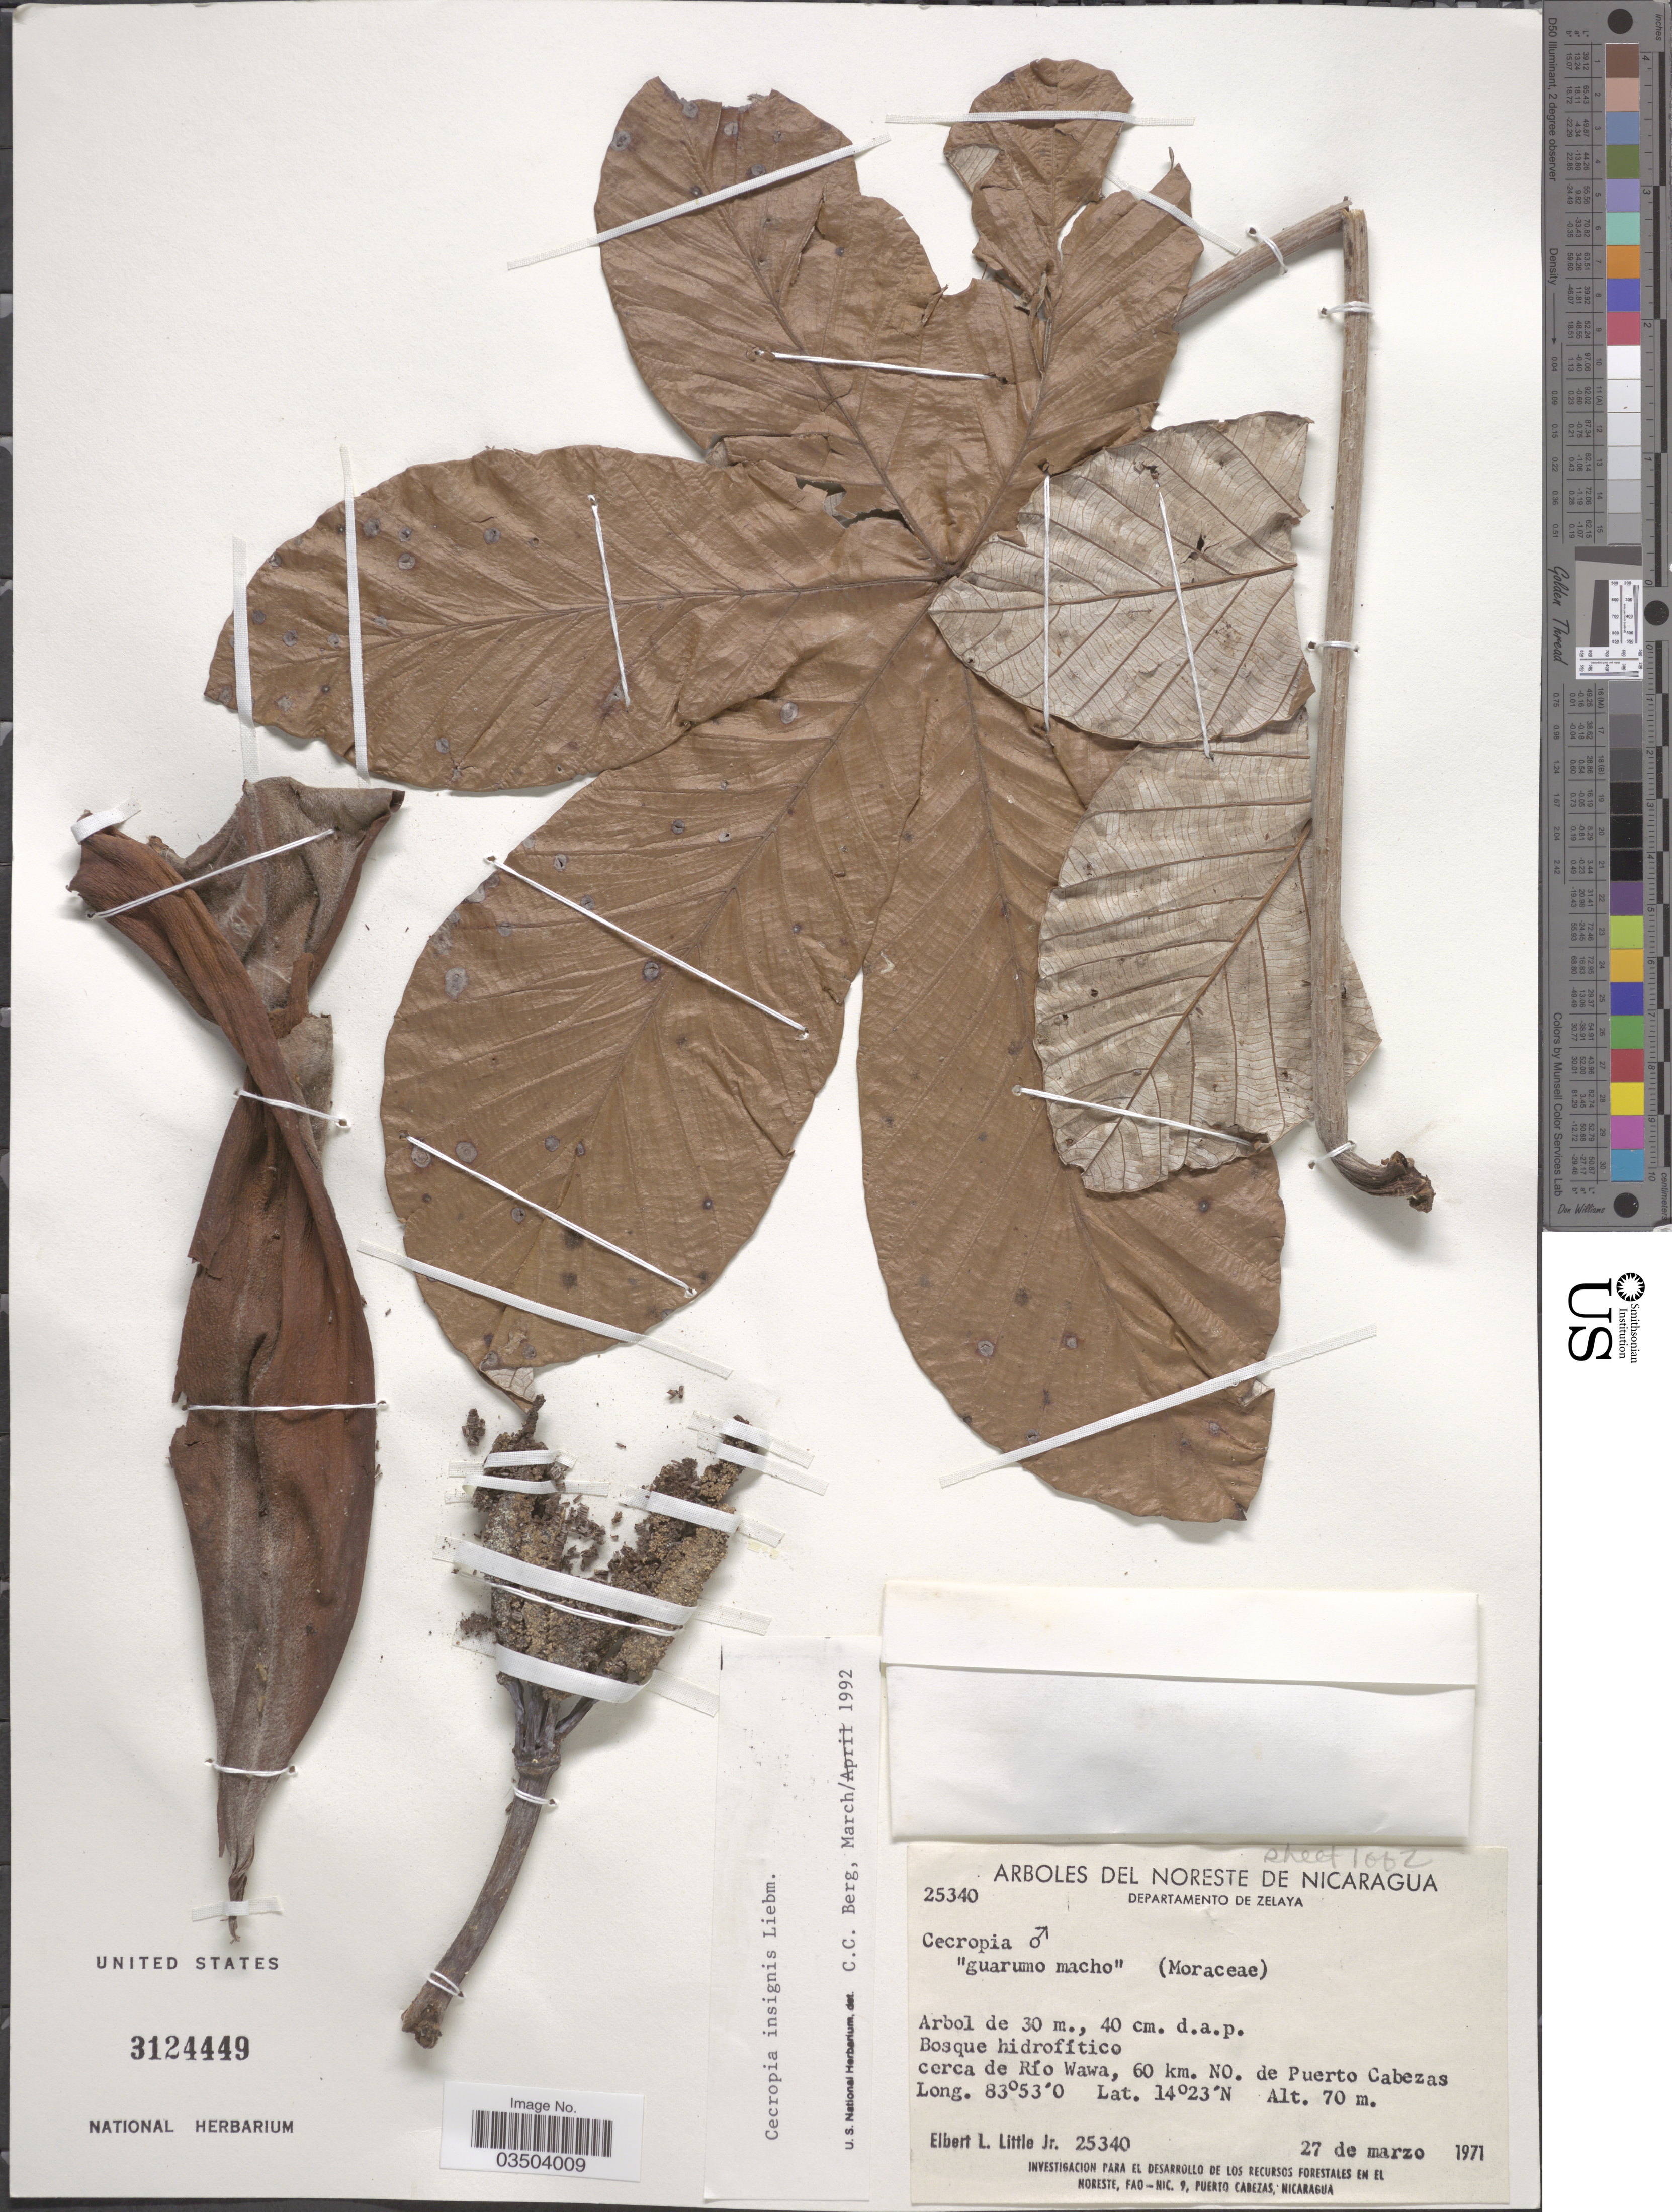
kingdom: Plantae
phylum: Tracheophyta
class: Magnoliopsida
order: Rosales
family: Urticaceae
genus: Cecropia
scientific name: Cecropia insignis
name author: Liebm.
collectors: E. L. Little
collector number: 25340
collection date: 1971-03-27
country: Nicaragua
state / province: Atlántico Norte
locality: Noreste de Nicaragua. Departamento de Zelaya. Cerca de Río Wawa, 60 km. NO. de Puerto Cabezas.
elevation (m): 70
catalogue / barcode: US 3124449